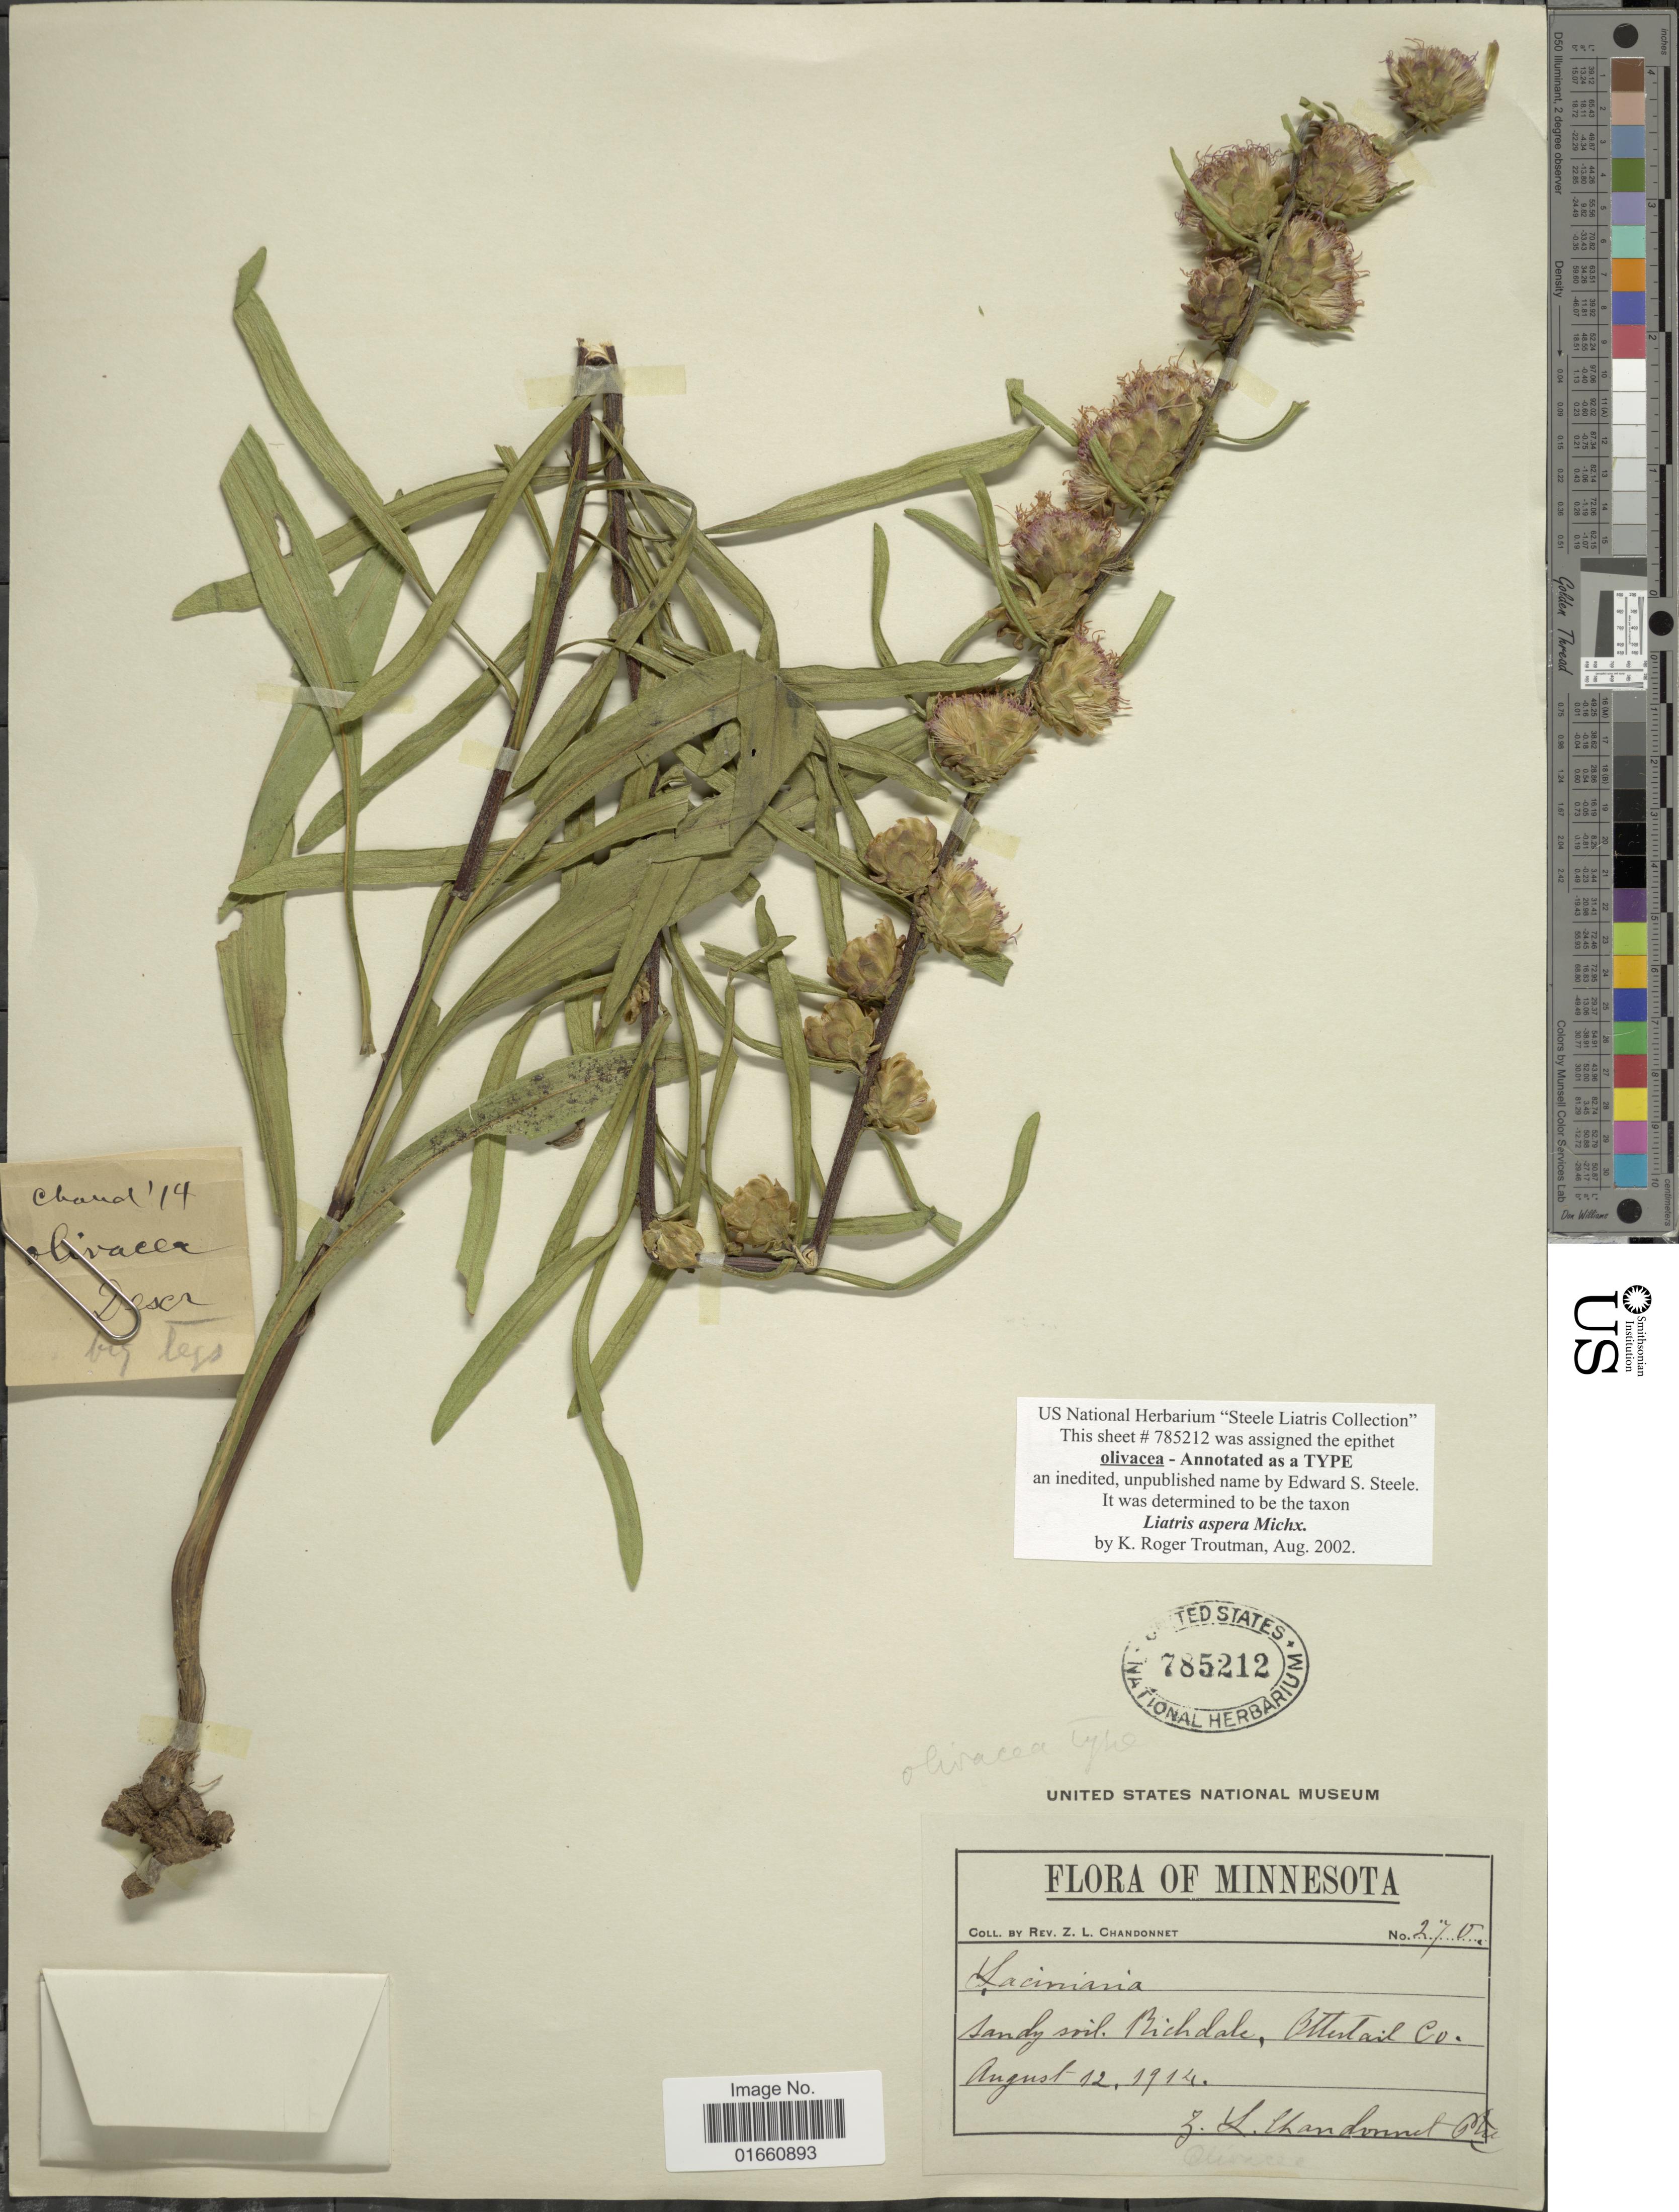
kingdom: Plantae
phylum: Tracheophyta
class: Magnoliopsida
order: Asterales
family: Asteraceae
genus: Liatris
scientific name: Liatris aspera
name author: Michx.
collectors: Z. Chandonnet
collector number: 270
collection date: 1914-08-12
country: United States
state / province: Minnesota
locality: Richdale, Otter tail Co.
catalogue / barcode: US 785212